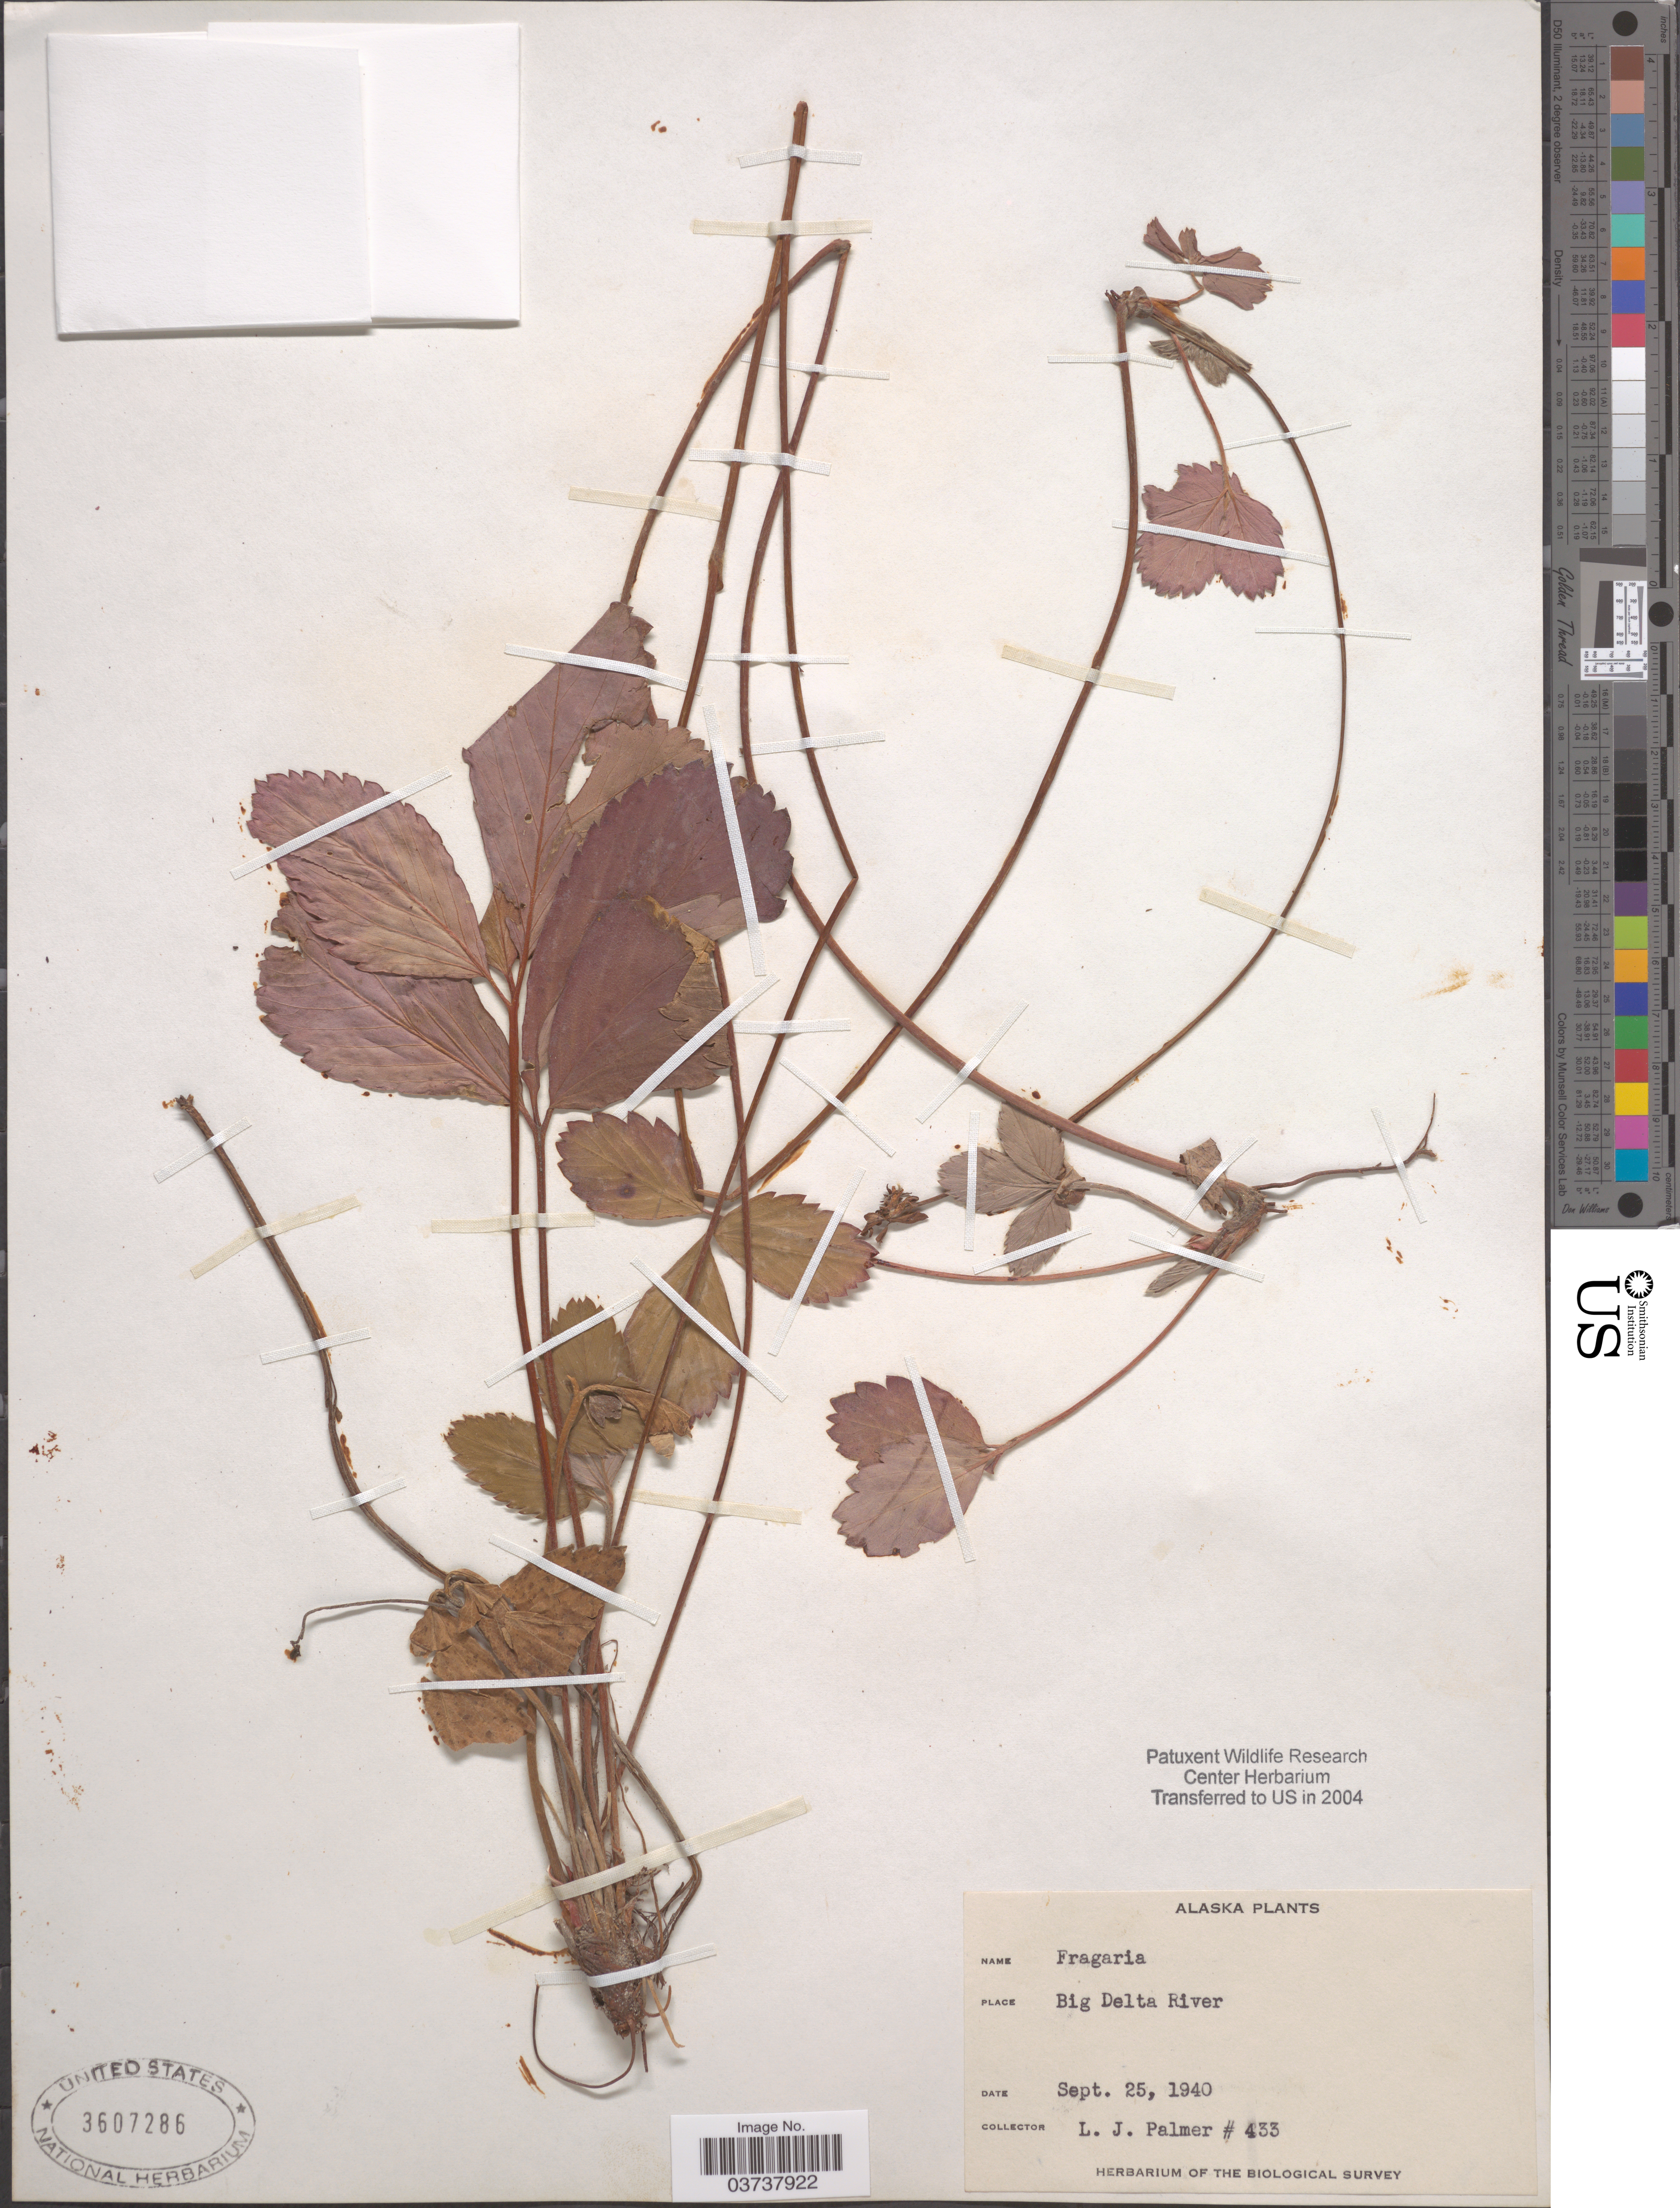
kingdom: Plantae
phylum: Tracheophyta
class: Magnoliopsida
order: Rosales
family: Rosaceae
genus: Fragaria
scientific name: Fragaria sp.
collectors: L. J. Palmer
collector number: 433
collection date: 1940-09-25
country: United States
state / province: Alaska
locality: Big Delta River.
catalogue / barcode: US 3607286